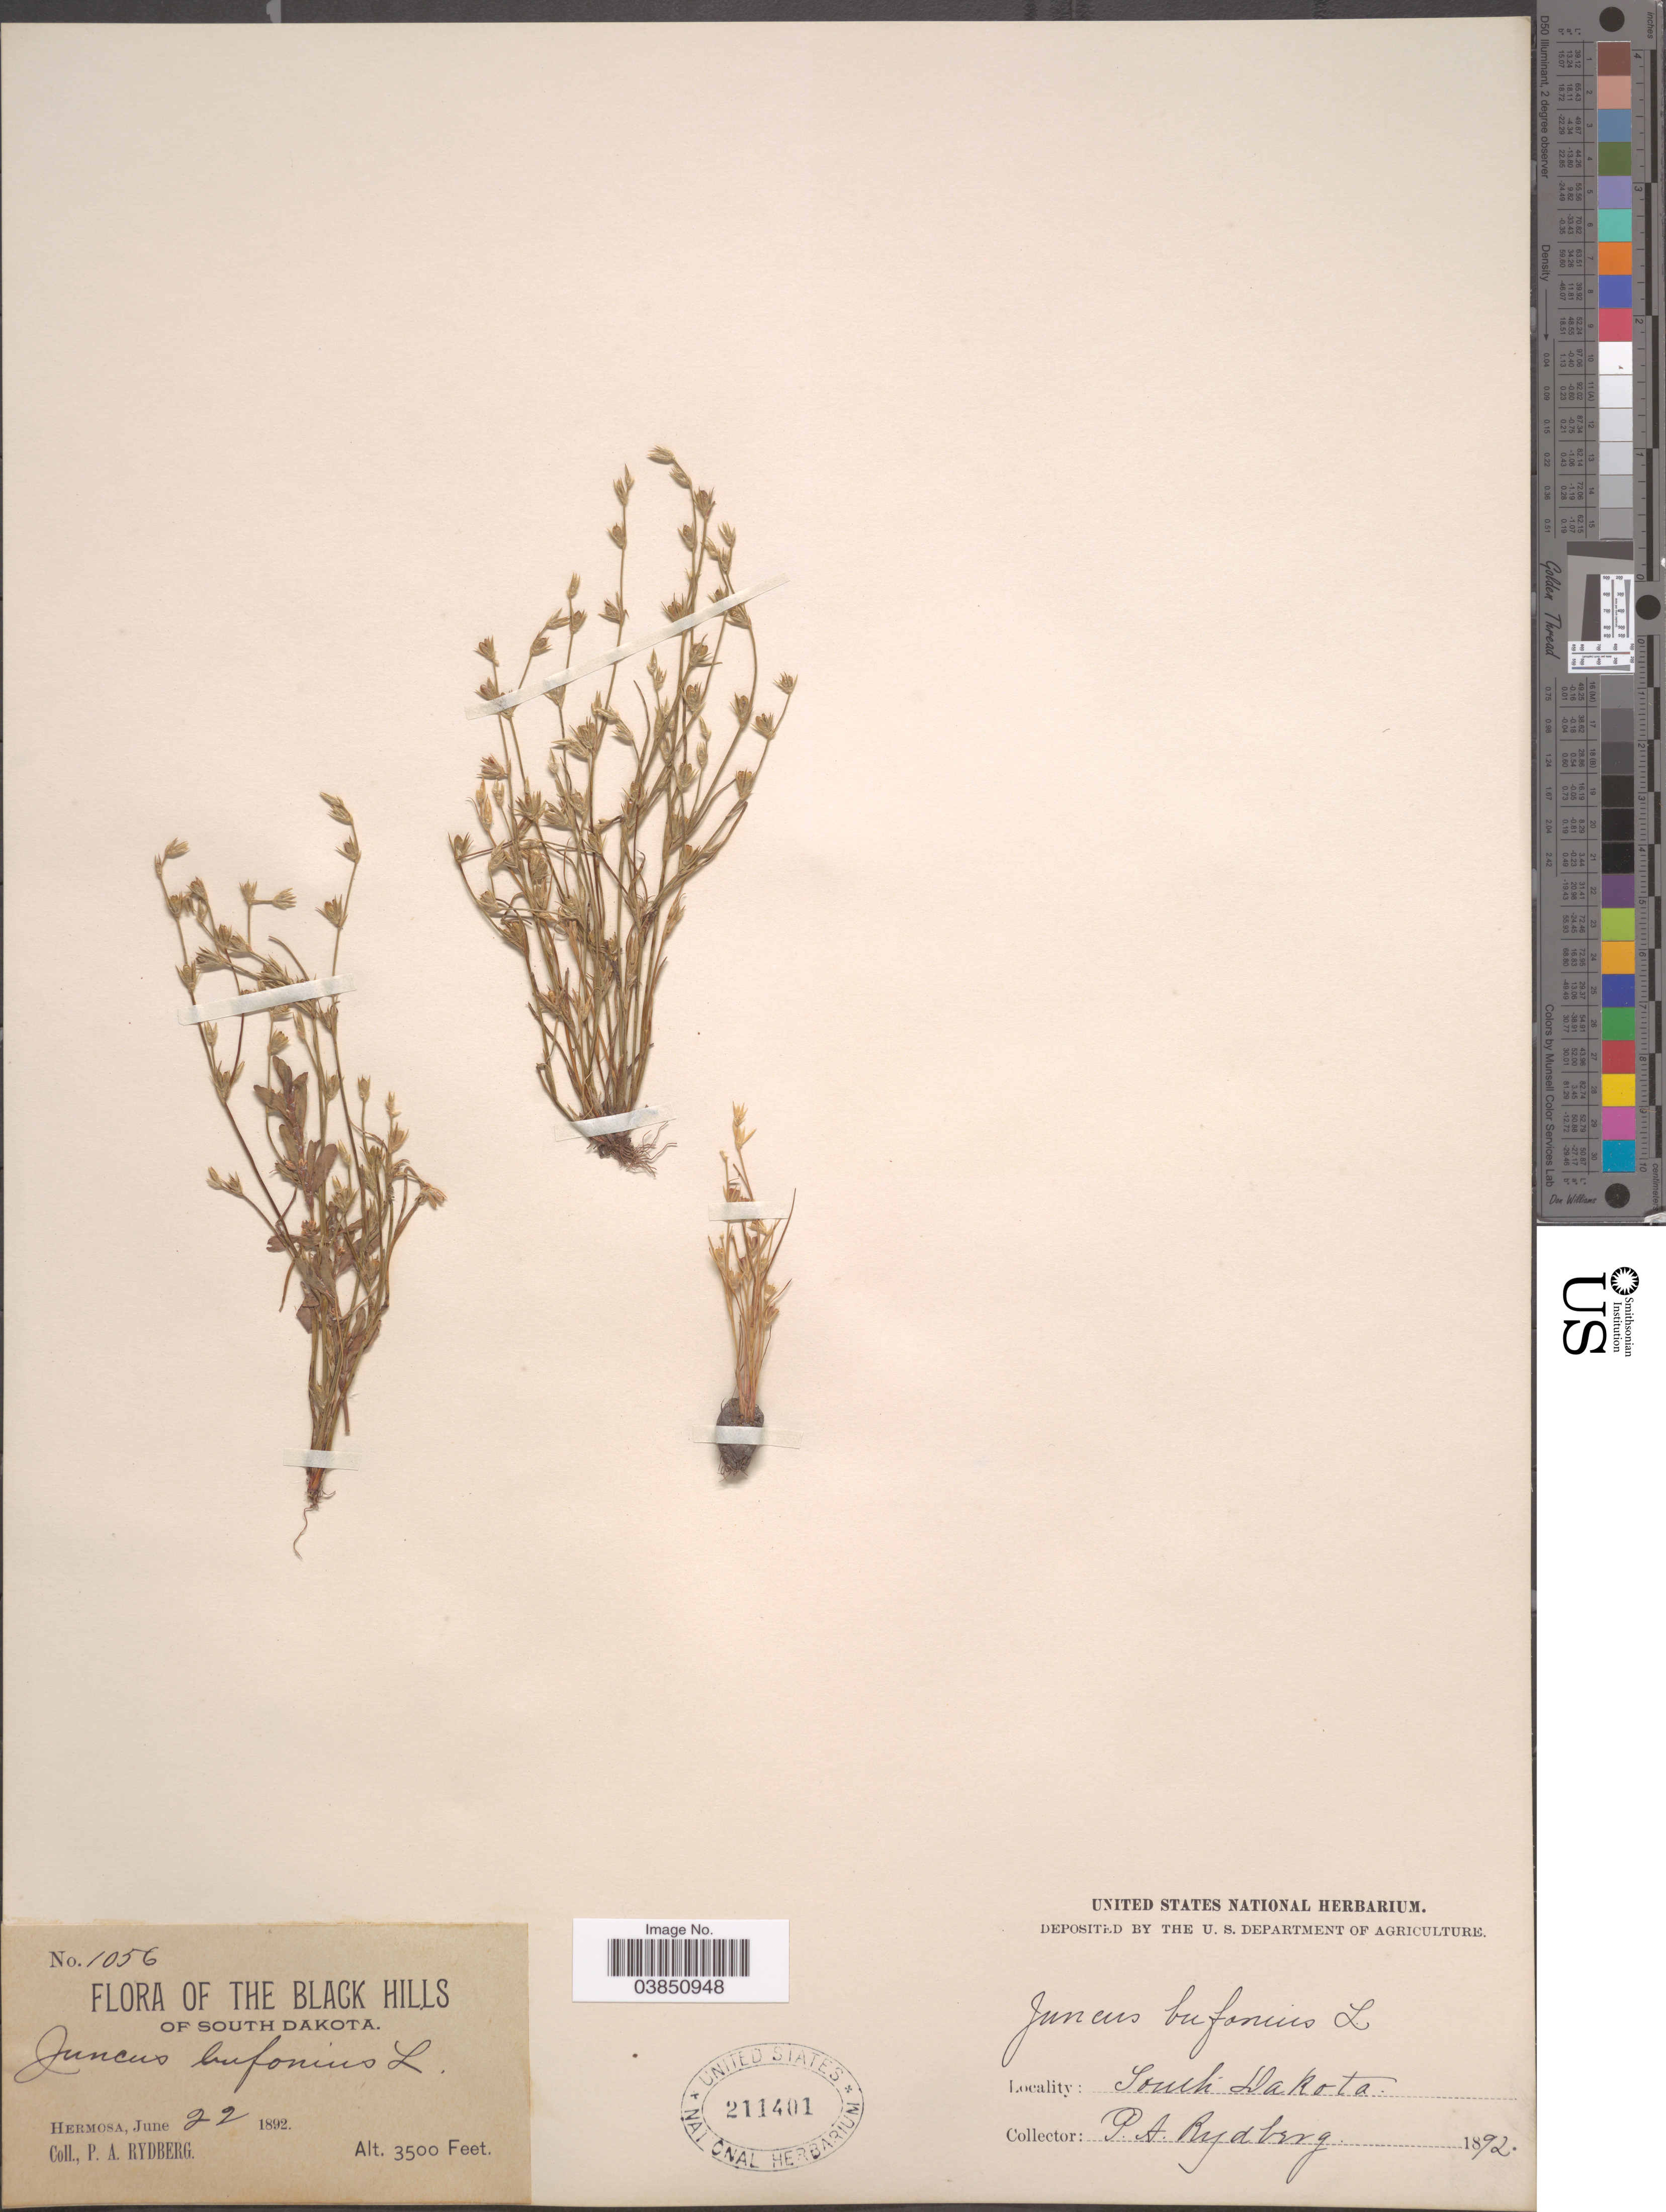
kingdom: Plantae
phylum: Tracheophyta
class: Liliopsida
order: Poales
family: Juncaceae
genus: Juncus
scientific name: Juncus bufonius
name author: L.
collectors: P. A. Rydberg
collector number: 1056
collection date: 1892-06-22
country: United States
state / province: South Dakota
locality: The Black Hills. Hermosa.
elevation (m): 1067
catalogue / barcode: US 211401